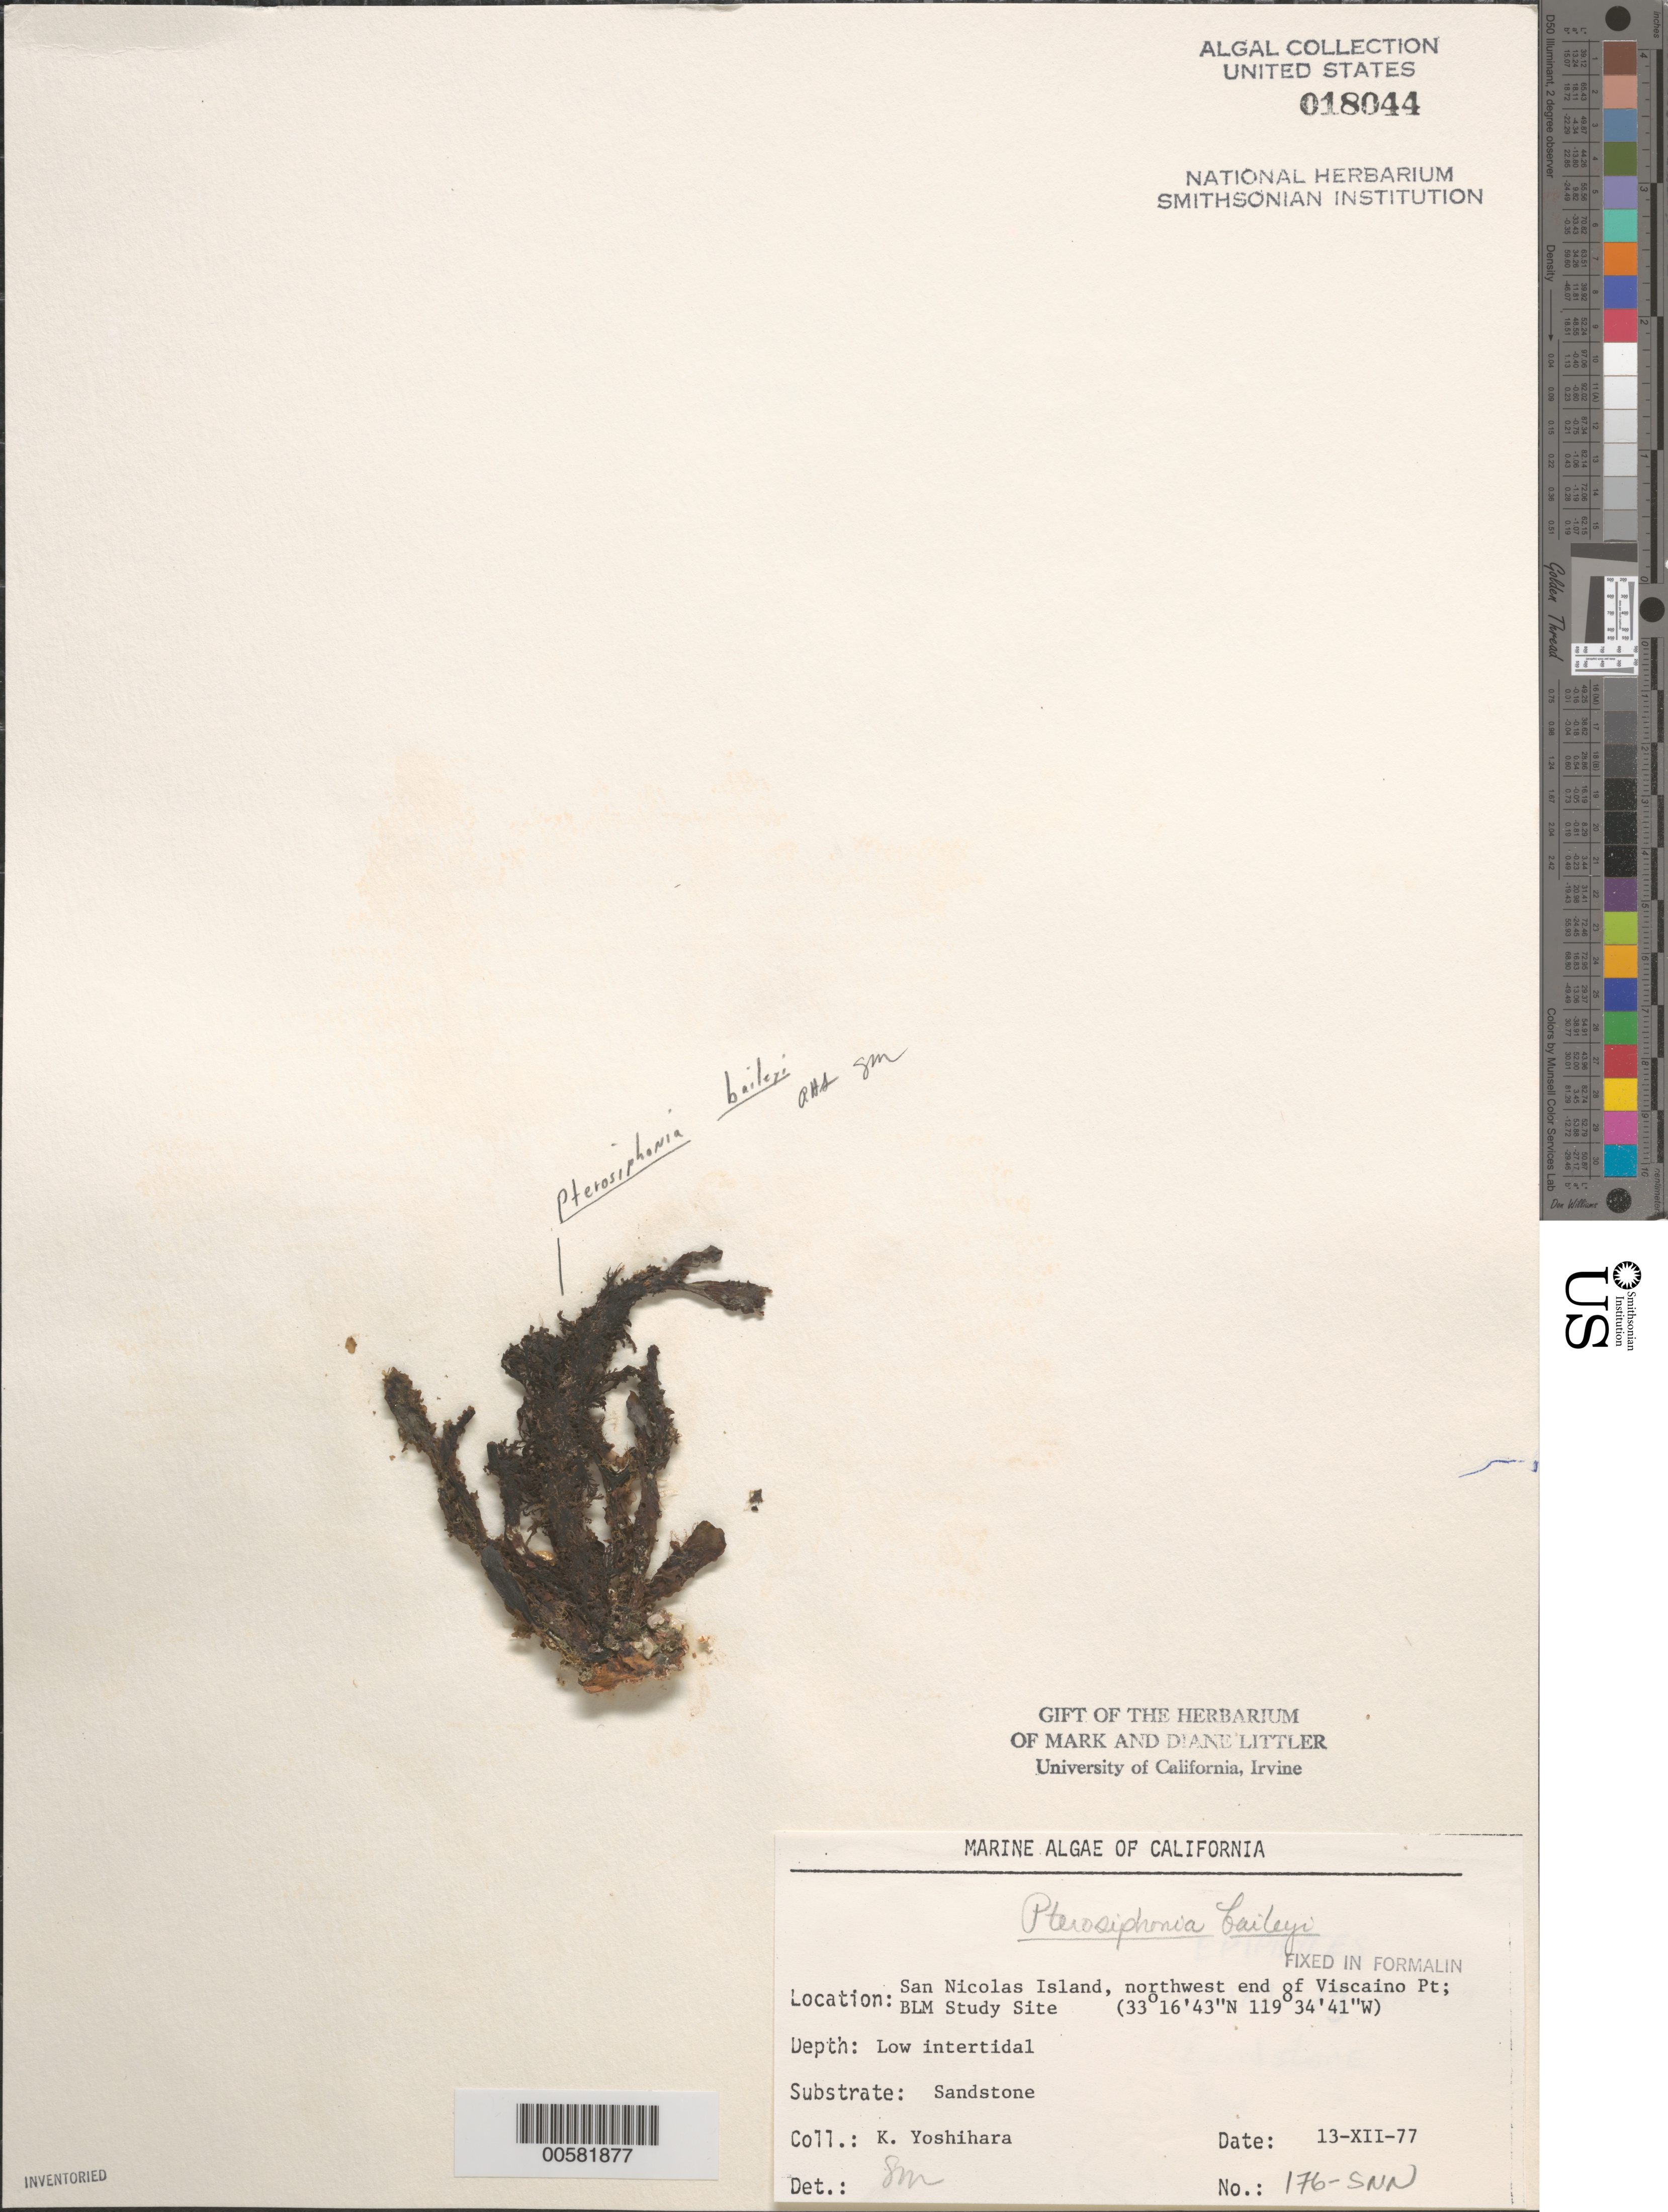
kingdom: Plantae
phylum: Rhodophyta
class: Florideophyceae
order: Ceramiales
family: Rhodomelaceae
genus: Symphyocladiella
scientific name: Symphyocladiella baileyi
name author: (Harvey) D.E.Bustamante et al.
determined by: Algae name updating Project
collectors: K. Yoshihara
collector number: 176-snn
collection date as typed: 13 Dec 1977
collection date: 1977-12-13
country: United States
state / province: California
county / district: Ventura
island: San Nicolas Island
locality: Viscaino Point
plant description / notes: BLM-SOCALBIGHT Rocky Intertidal Survey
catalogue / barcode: US 18044